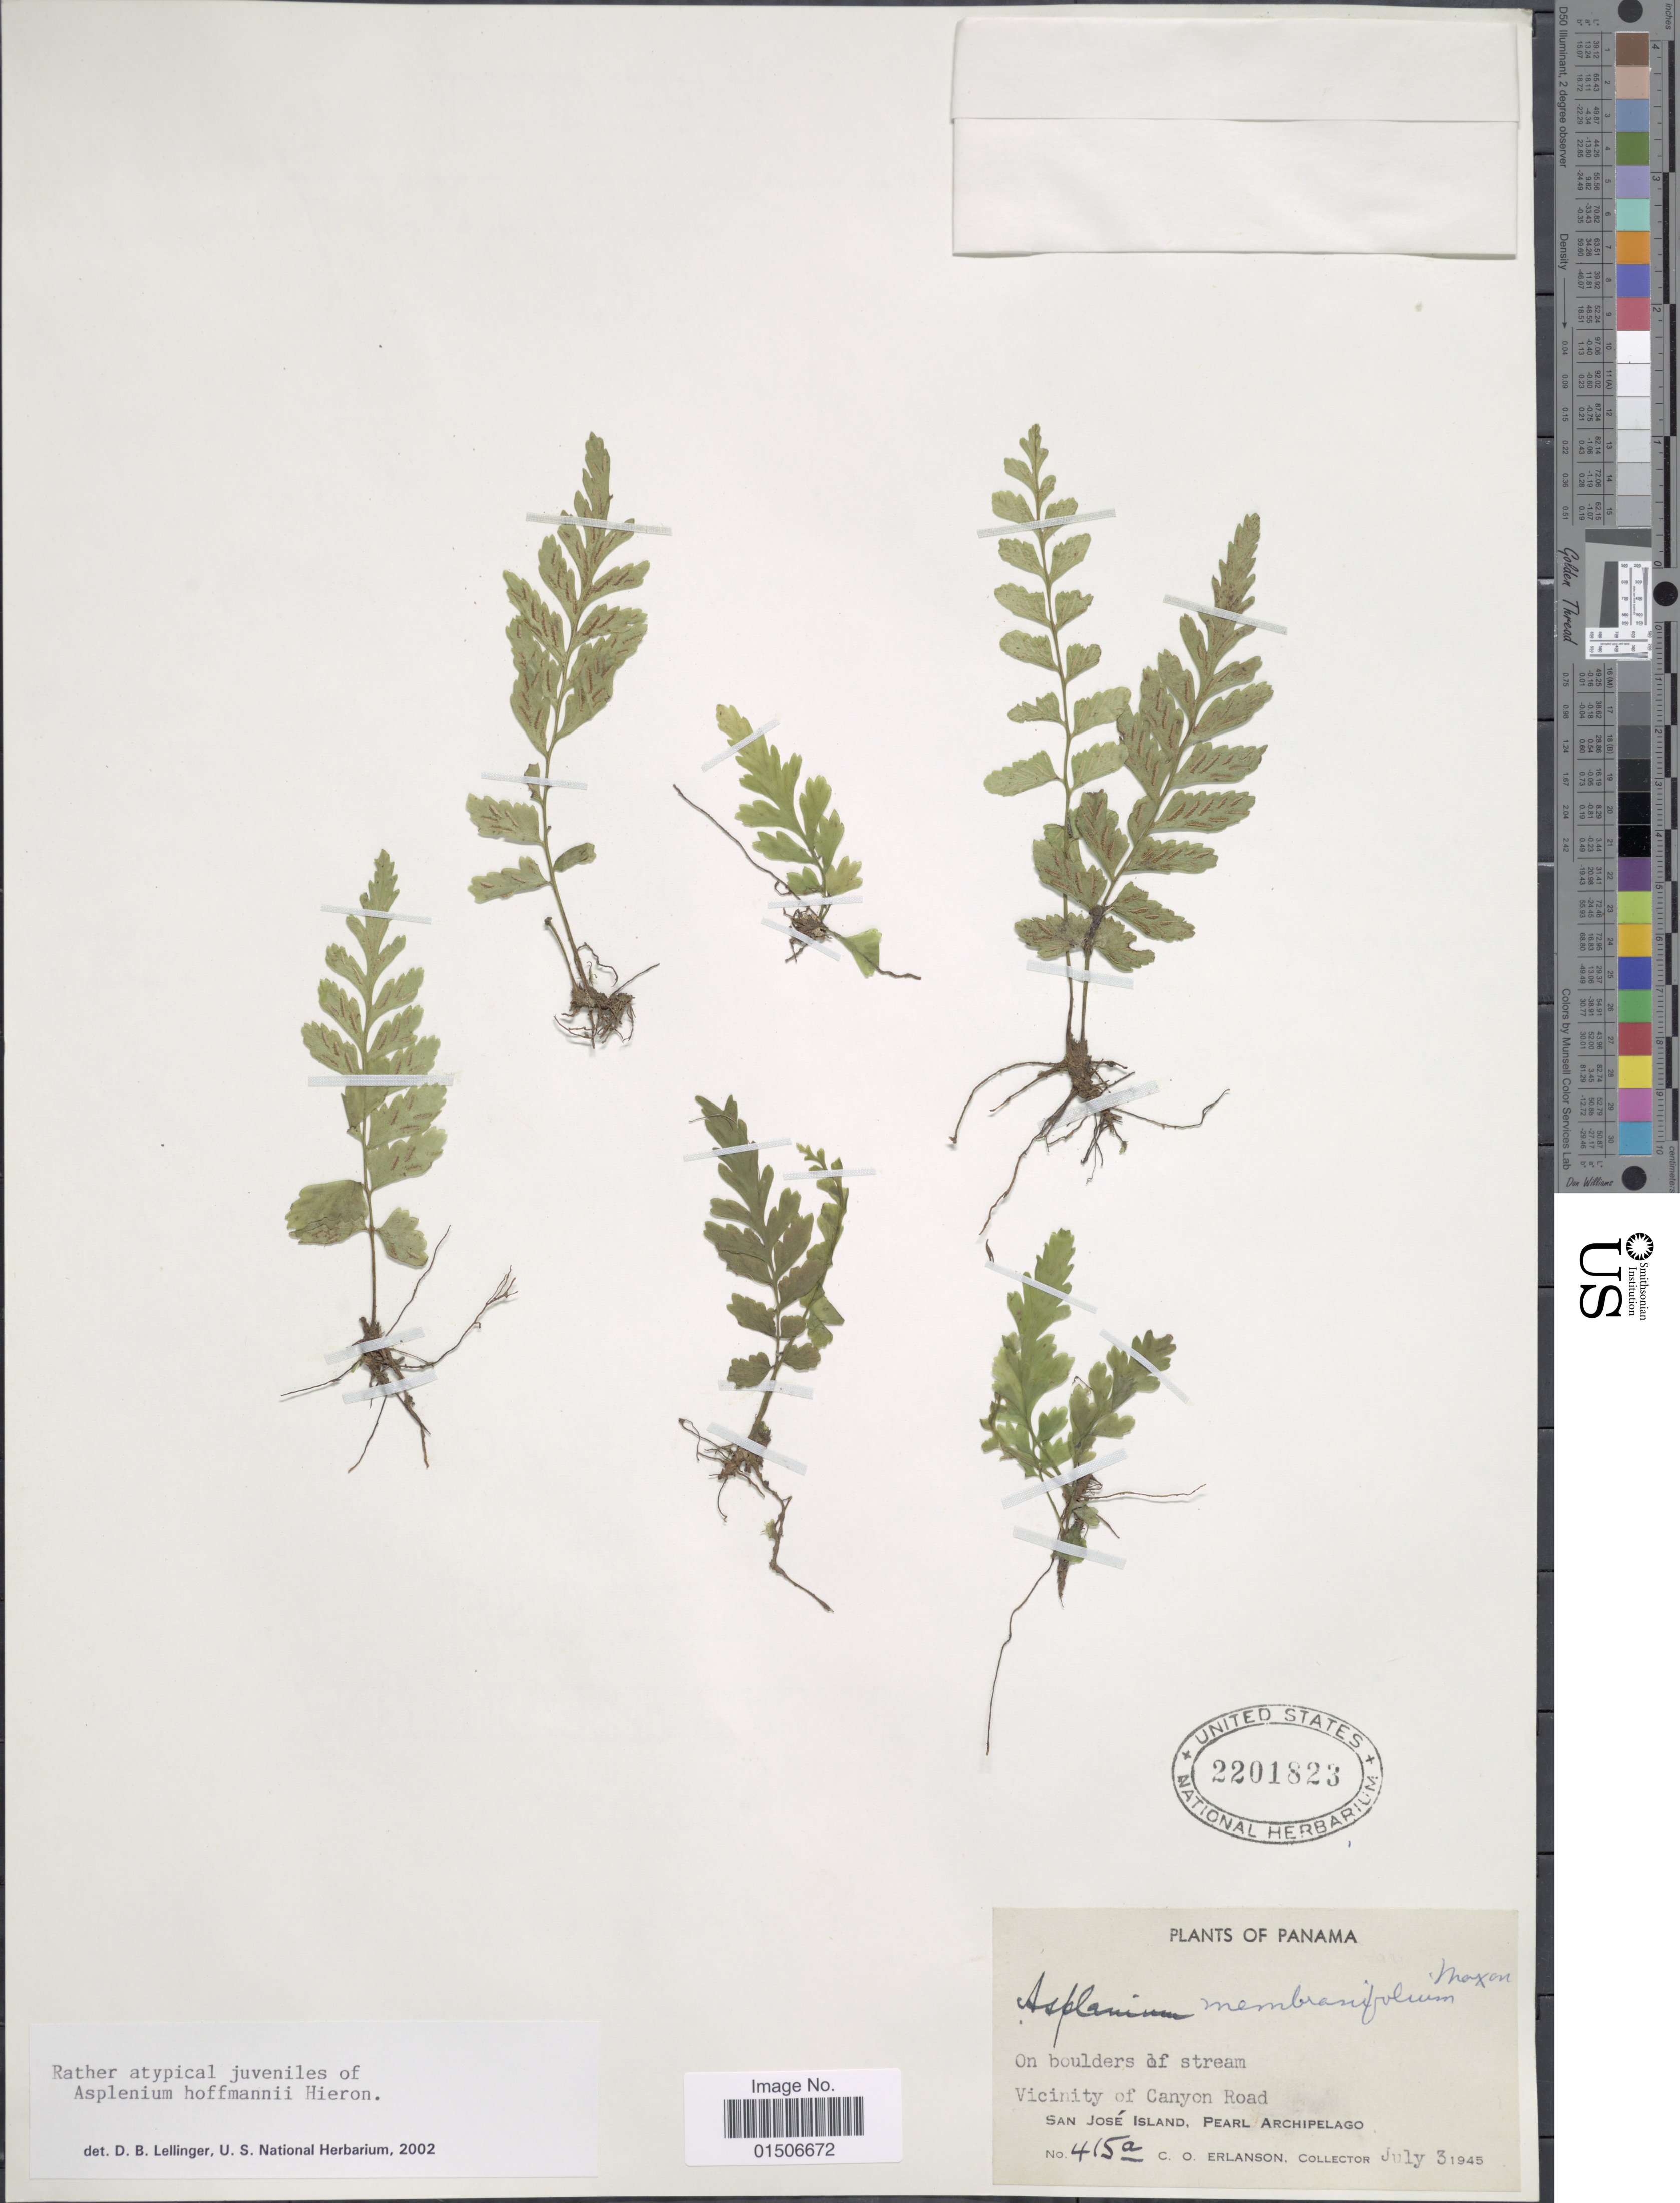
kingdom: Plantae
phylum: Tracheophyta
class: Polypodiopsida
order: Polypodiales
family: Aspleniaceae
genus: Asplenium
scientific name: Asplenium hoffmannii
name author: Hieron.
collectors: C. O. Erlanson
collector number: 415a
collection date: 1945-07-03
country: Panama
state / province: Panamá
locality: On boulders of stream, Vicinity of Canyon Road, San José Island, Pearl Archipelago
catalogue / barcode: US 2201823